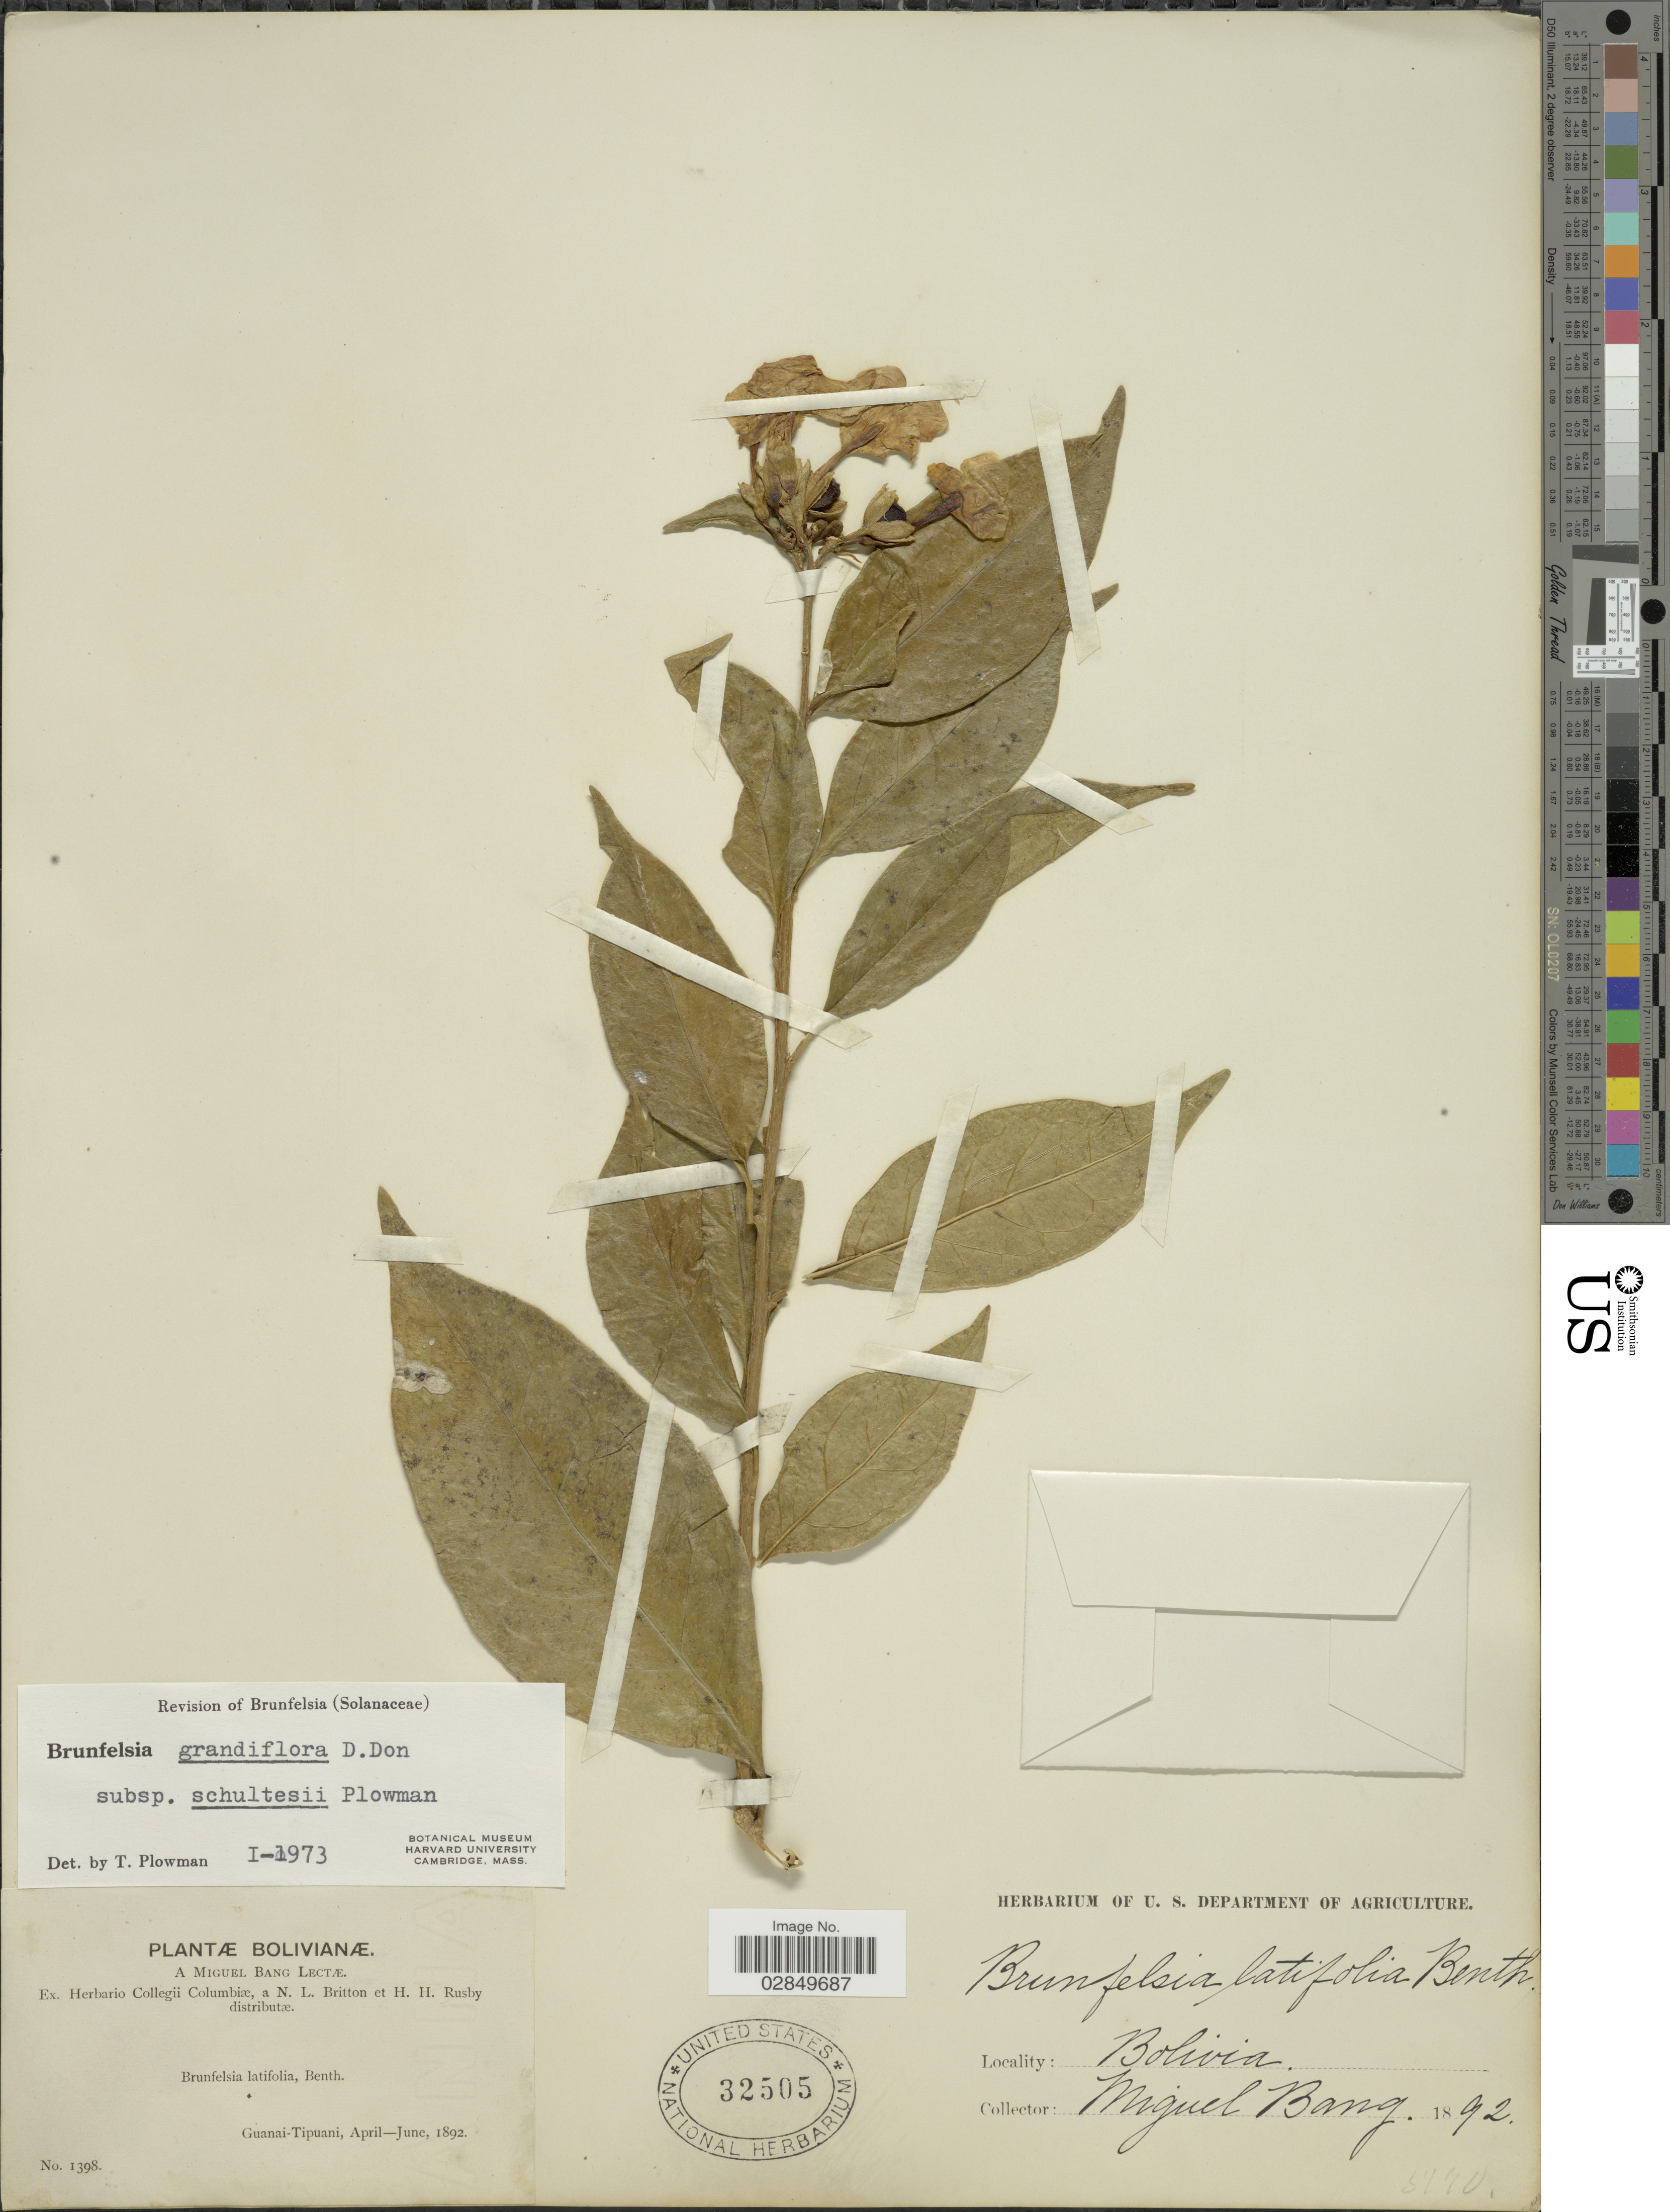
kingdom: Plantae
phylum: Tracheophyta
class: Magnoliopsida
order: Solanales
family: Solanaceae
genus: Brunfelsia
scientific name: Brunfelsia grandiflora subsp. schultesii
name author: Plowman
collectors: M. Bang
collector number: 1398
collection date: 1892-04/1892-06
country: Bolivia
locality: Guanai-Tipuani.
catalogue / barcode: US 32505